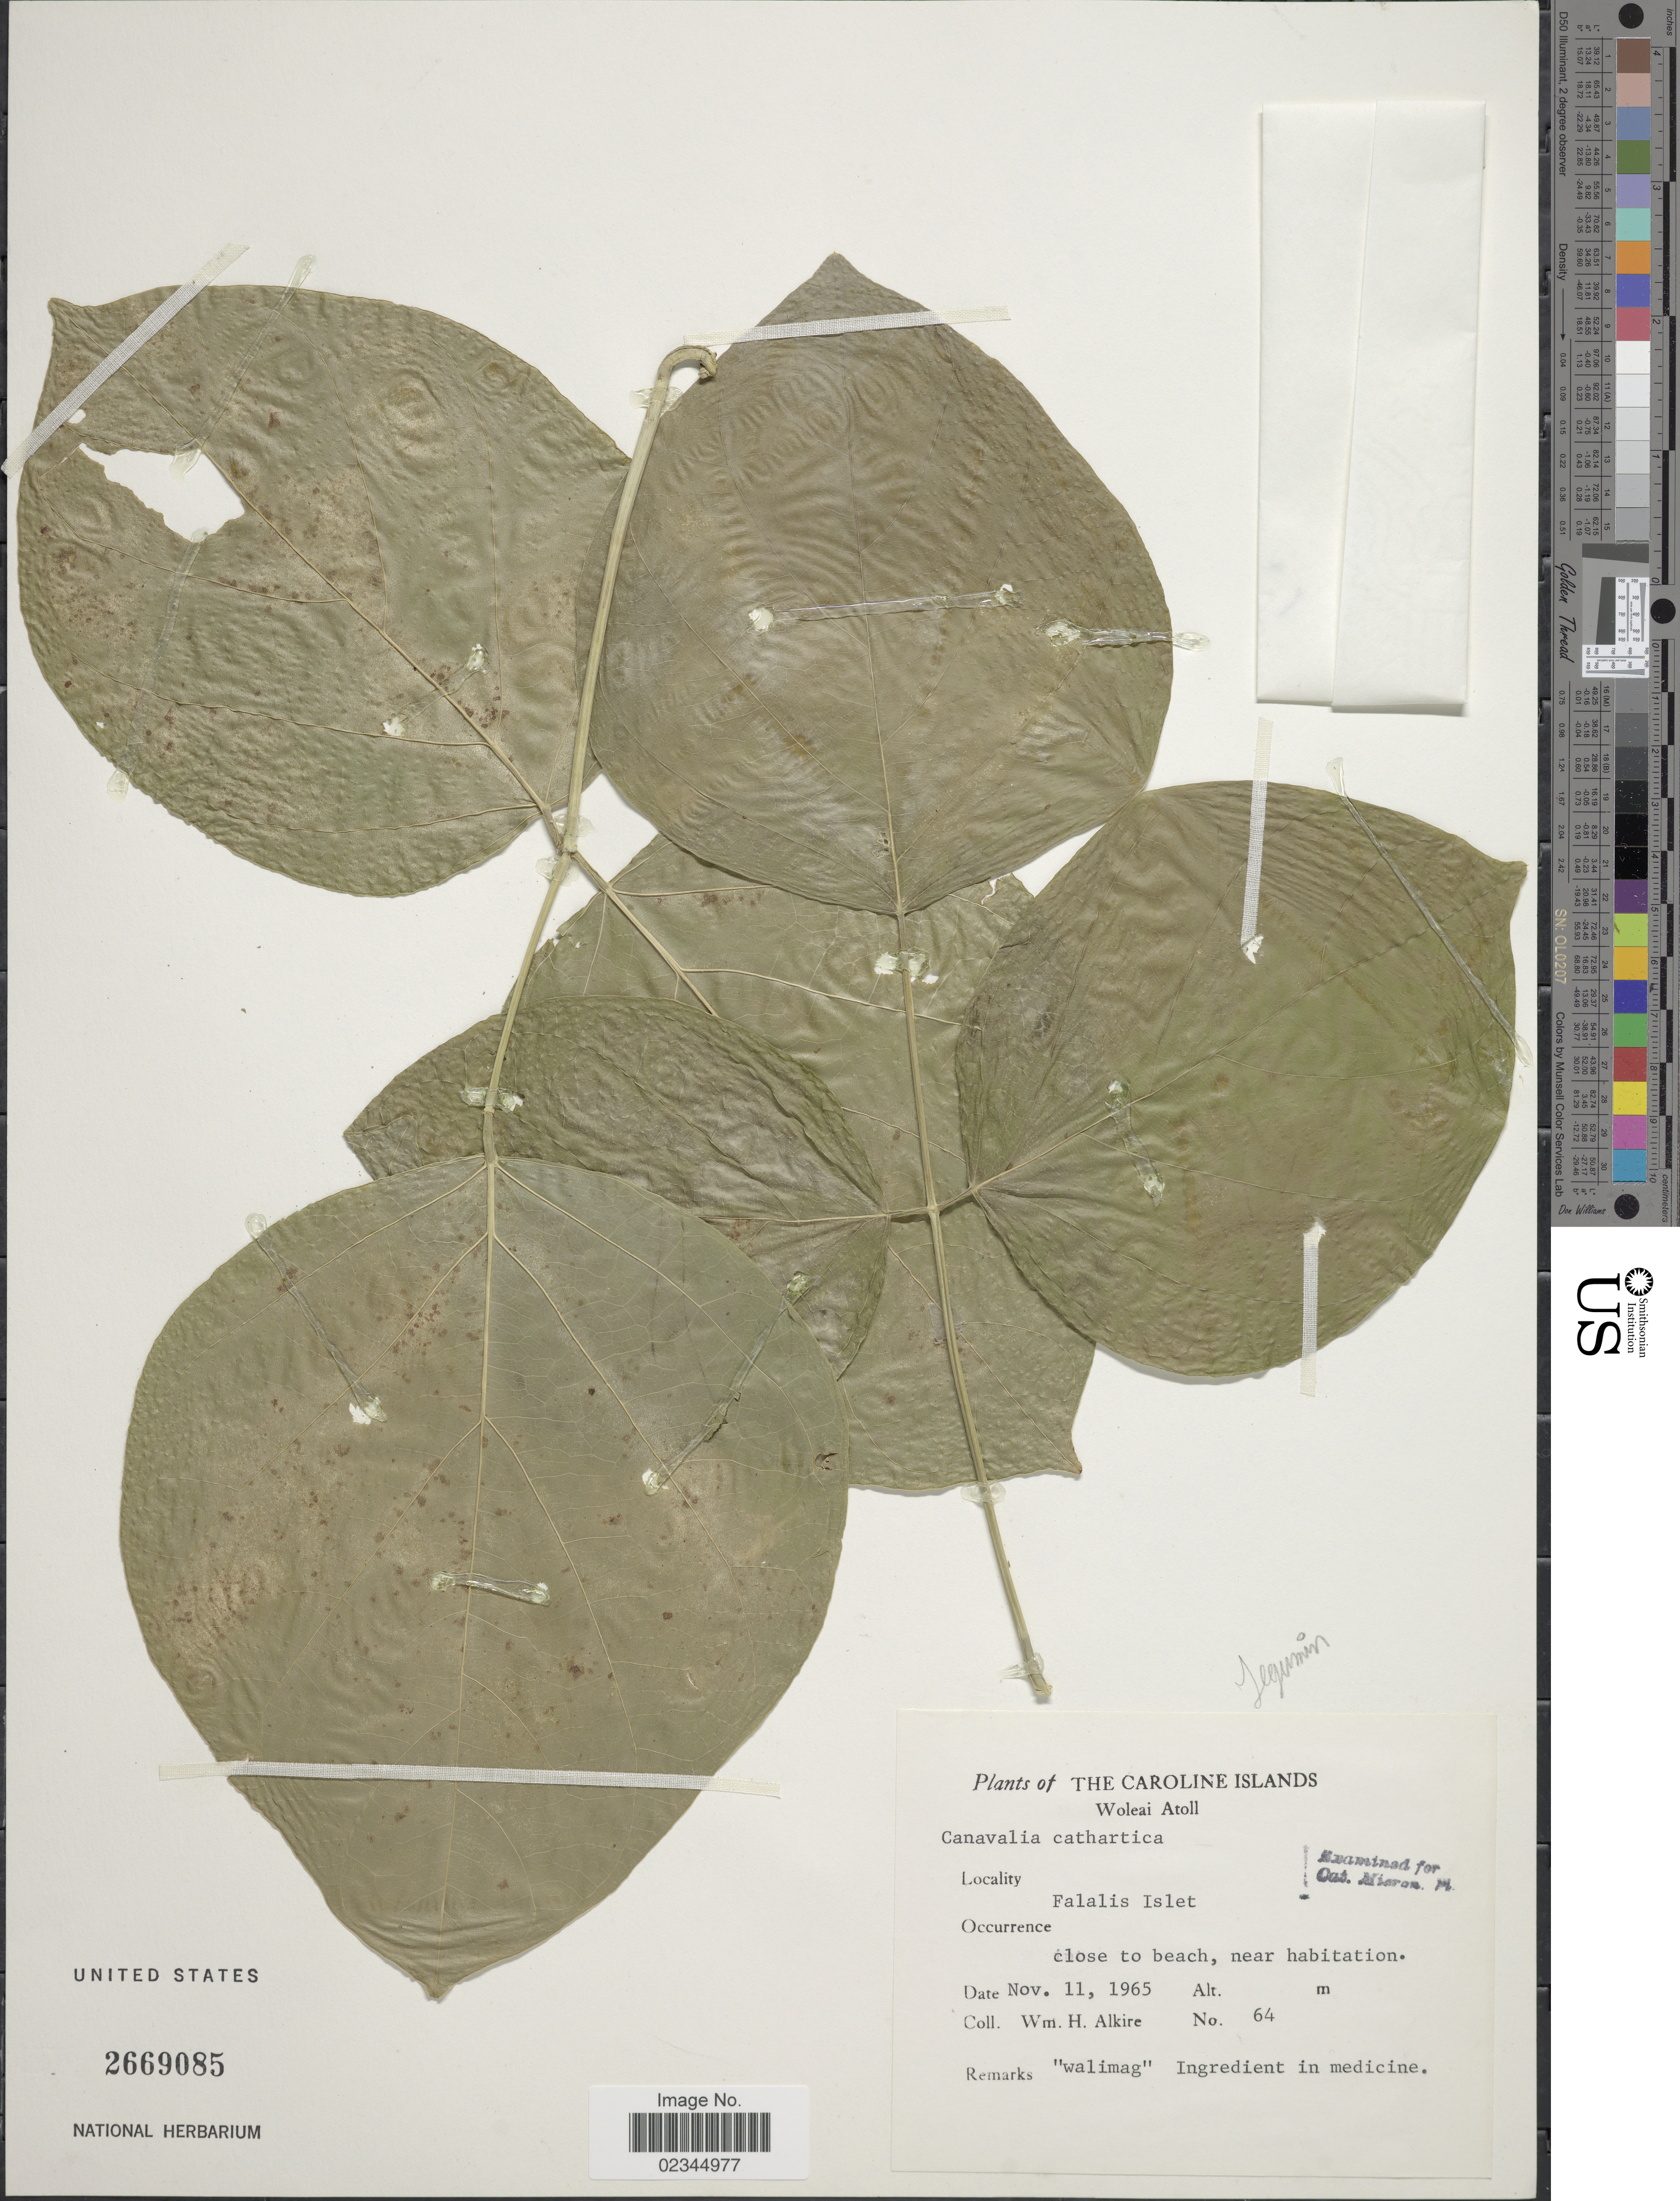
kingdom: Plantae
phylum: Tracheophyta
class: Magnoliopsida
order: Fabales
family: Fabaceae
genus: Canavalia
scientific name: Canavalia cathartica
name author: Thouars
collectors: W. Alkire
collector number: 64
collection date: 1965-11-11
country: Micronesia, Federated States of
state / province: Yap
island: Woleai Atoll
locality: The Caroline Islands, Woleai Atoll, Falalis Islet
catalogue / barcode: US 2669085